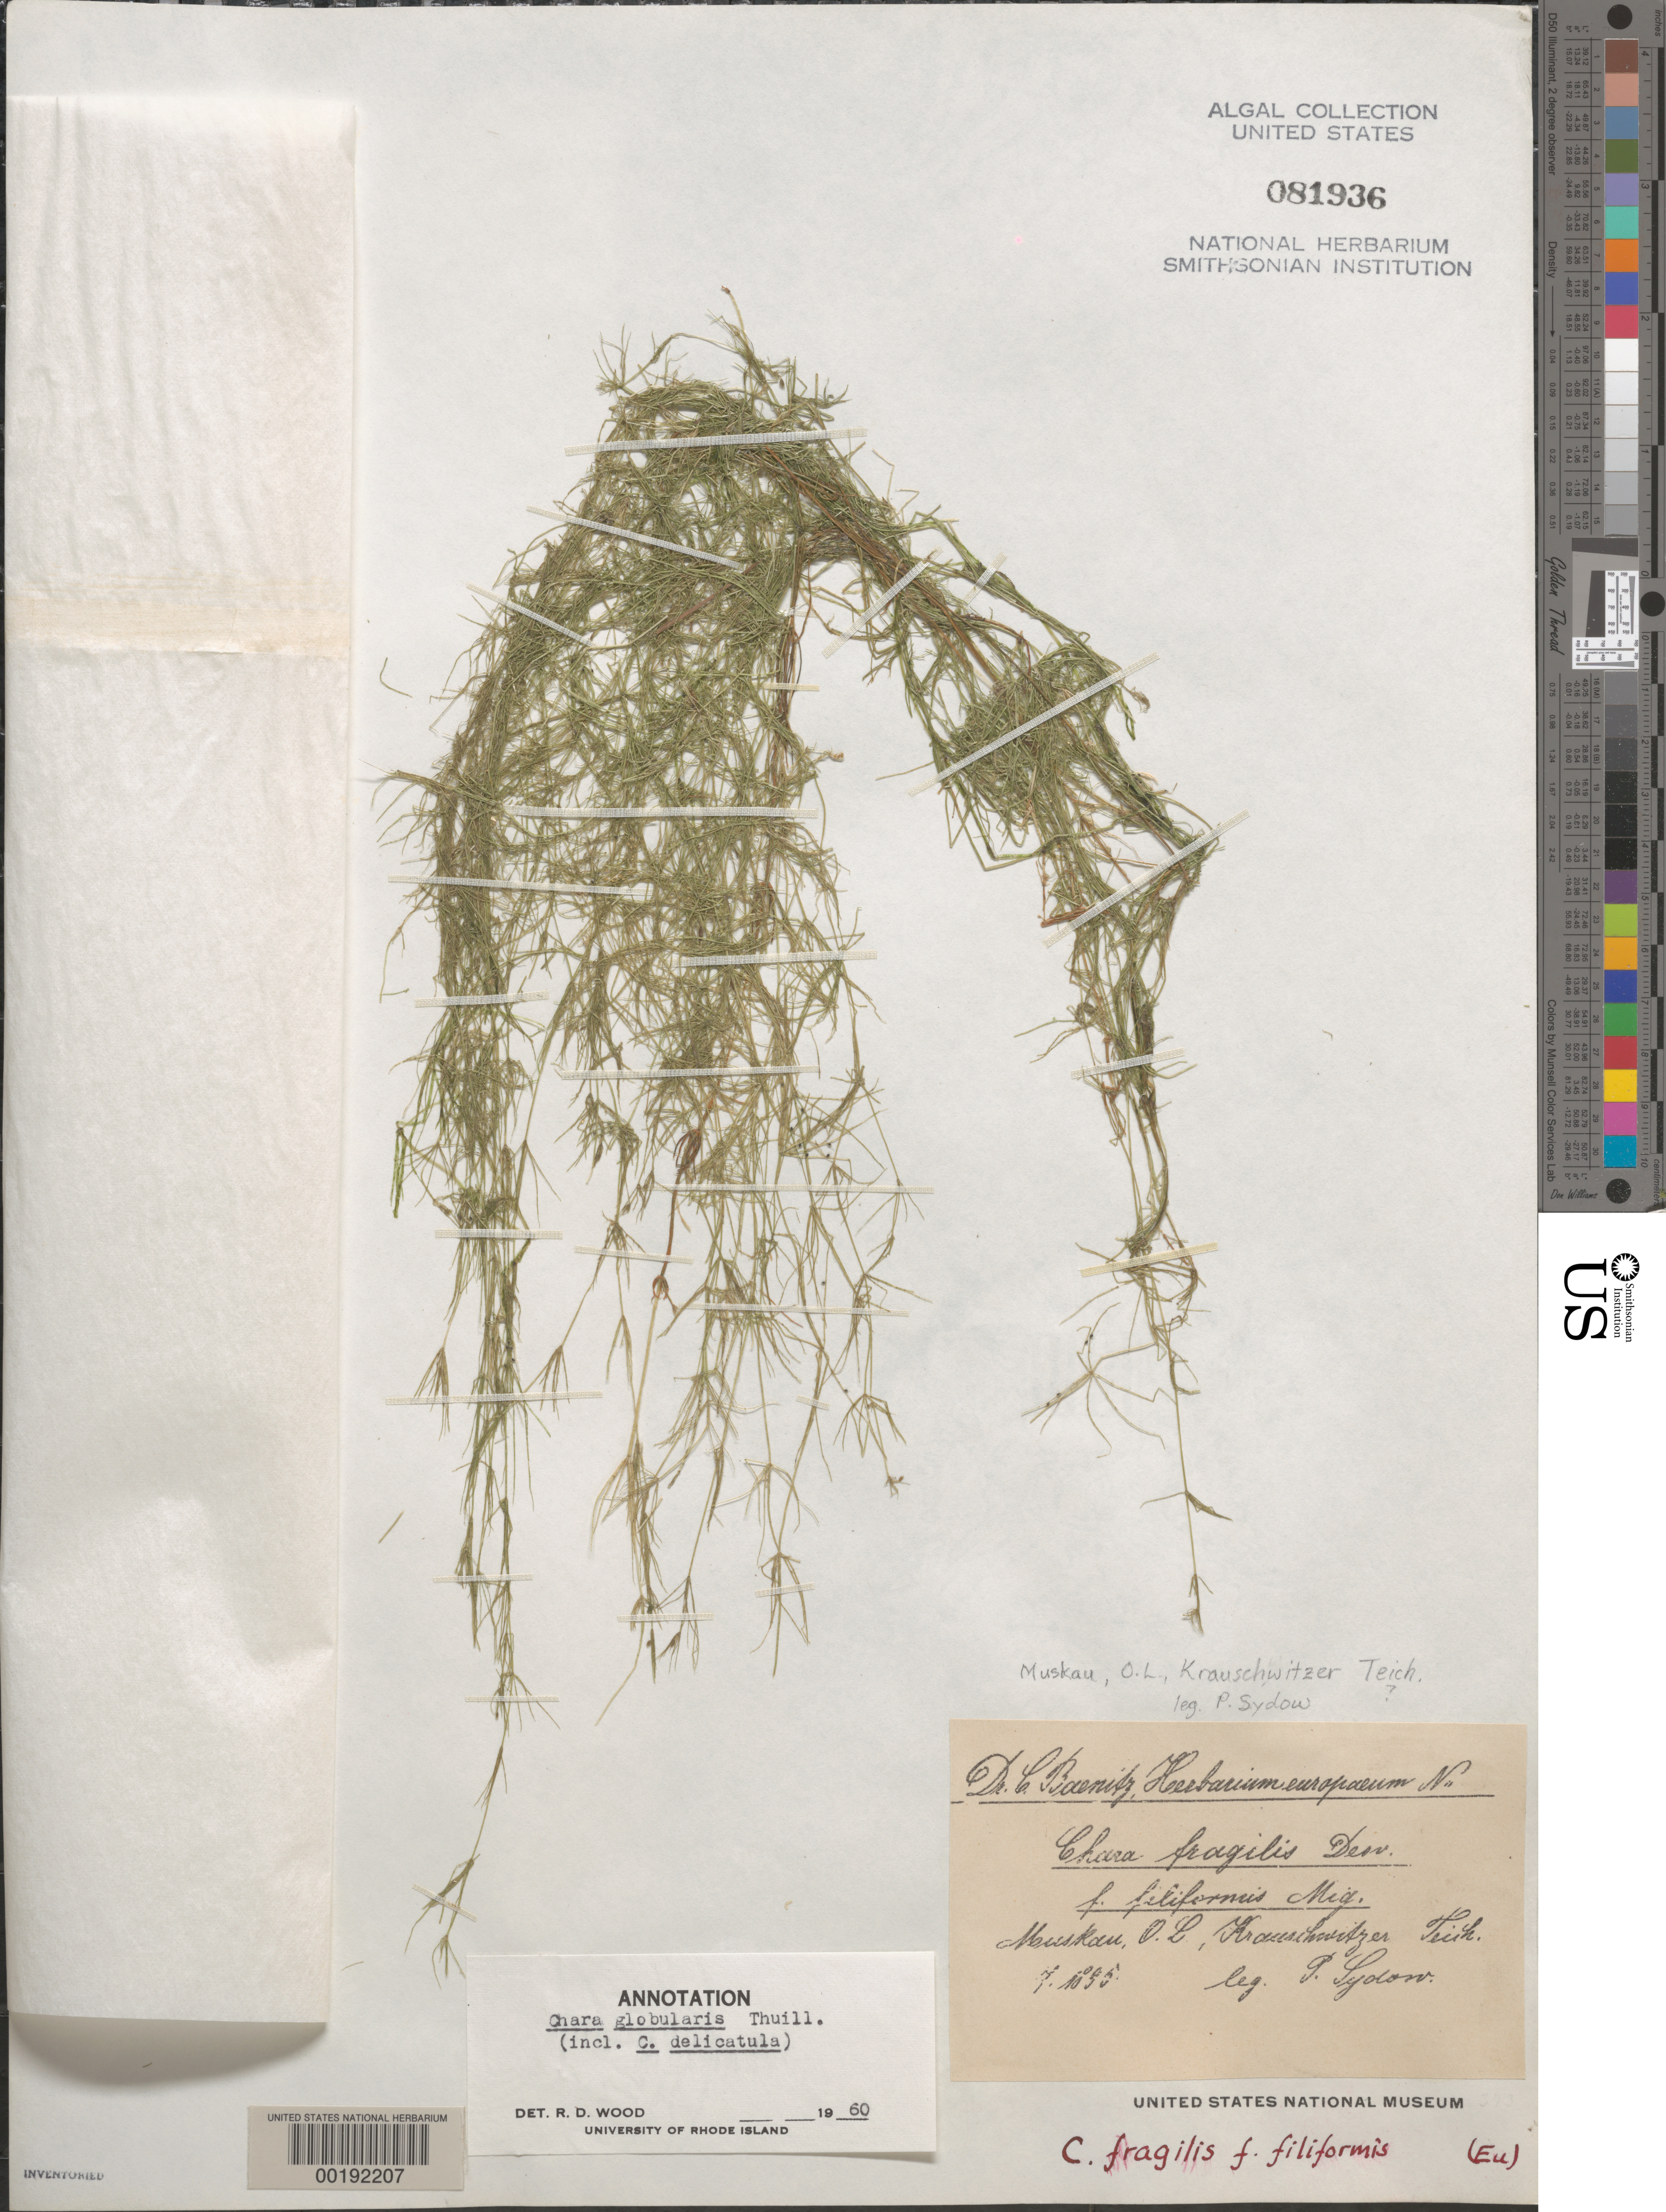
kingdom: Plantae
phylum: Charophyta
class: Charophyceae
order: Charales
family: Characeae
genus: Chara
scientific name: Chara globularis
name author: Thuiller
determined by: Wood, R. D.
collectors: P. Sydow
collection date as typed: Jul 1895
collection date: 1895-07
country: Germany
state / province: Brandenburg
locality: Cottbus District. Muskau, upper lusatia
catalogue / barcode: US 81936